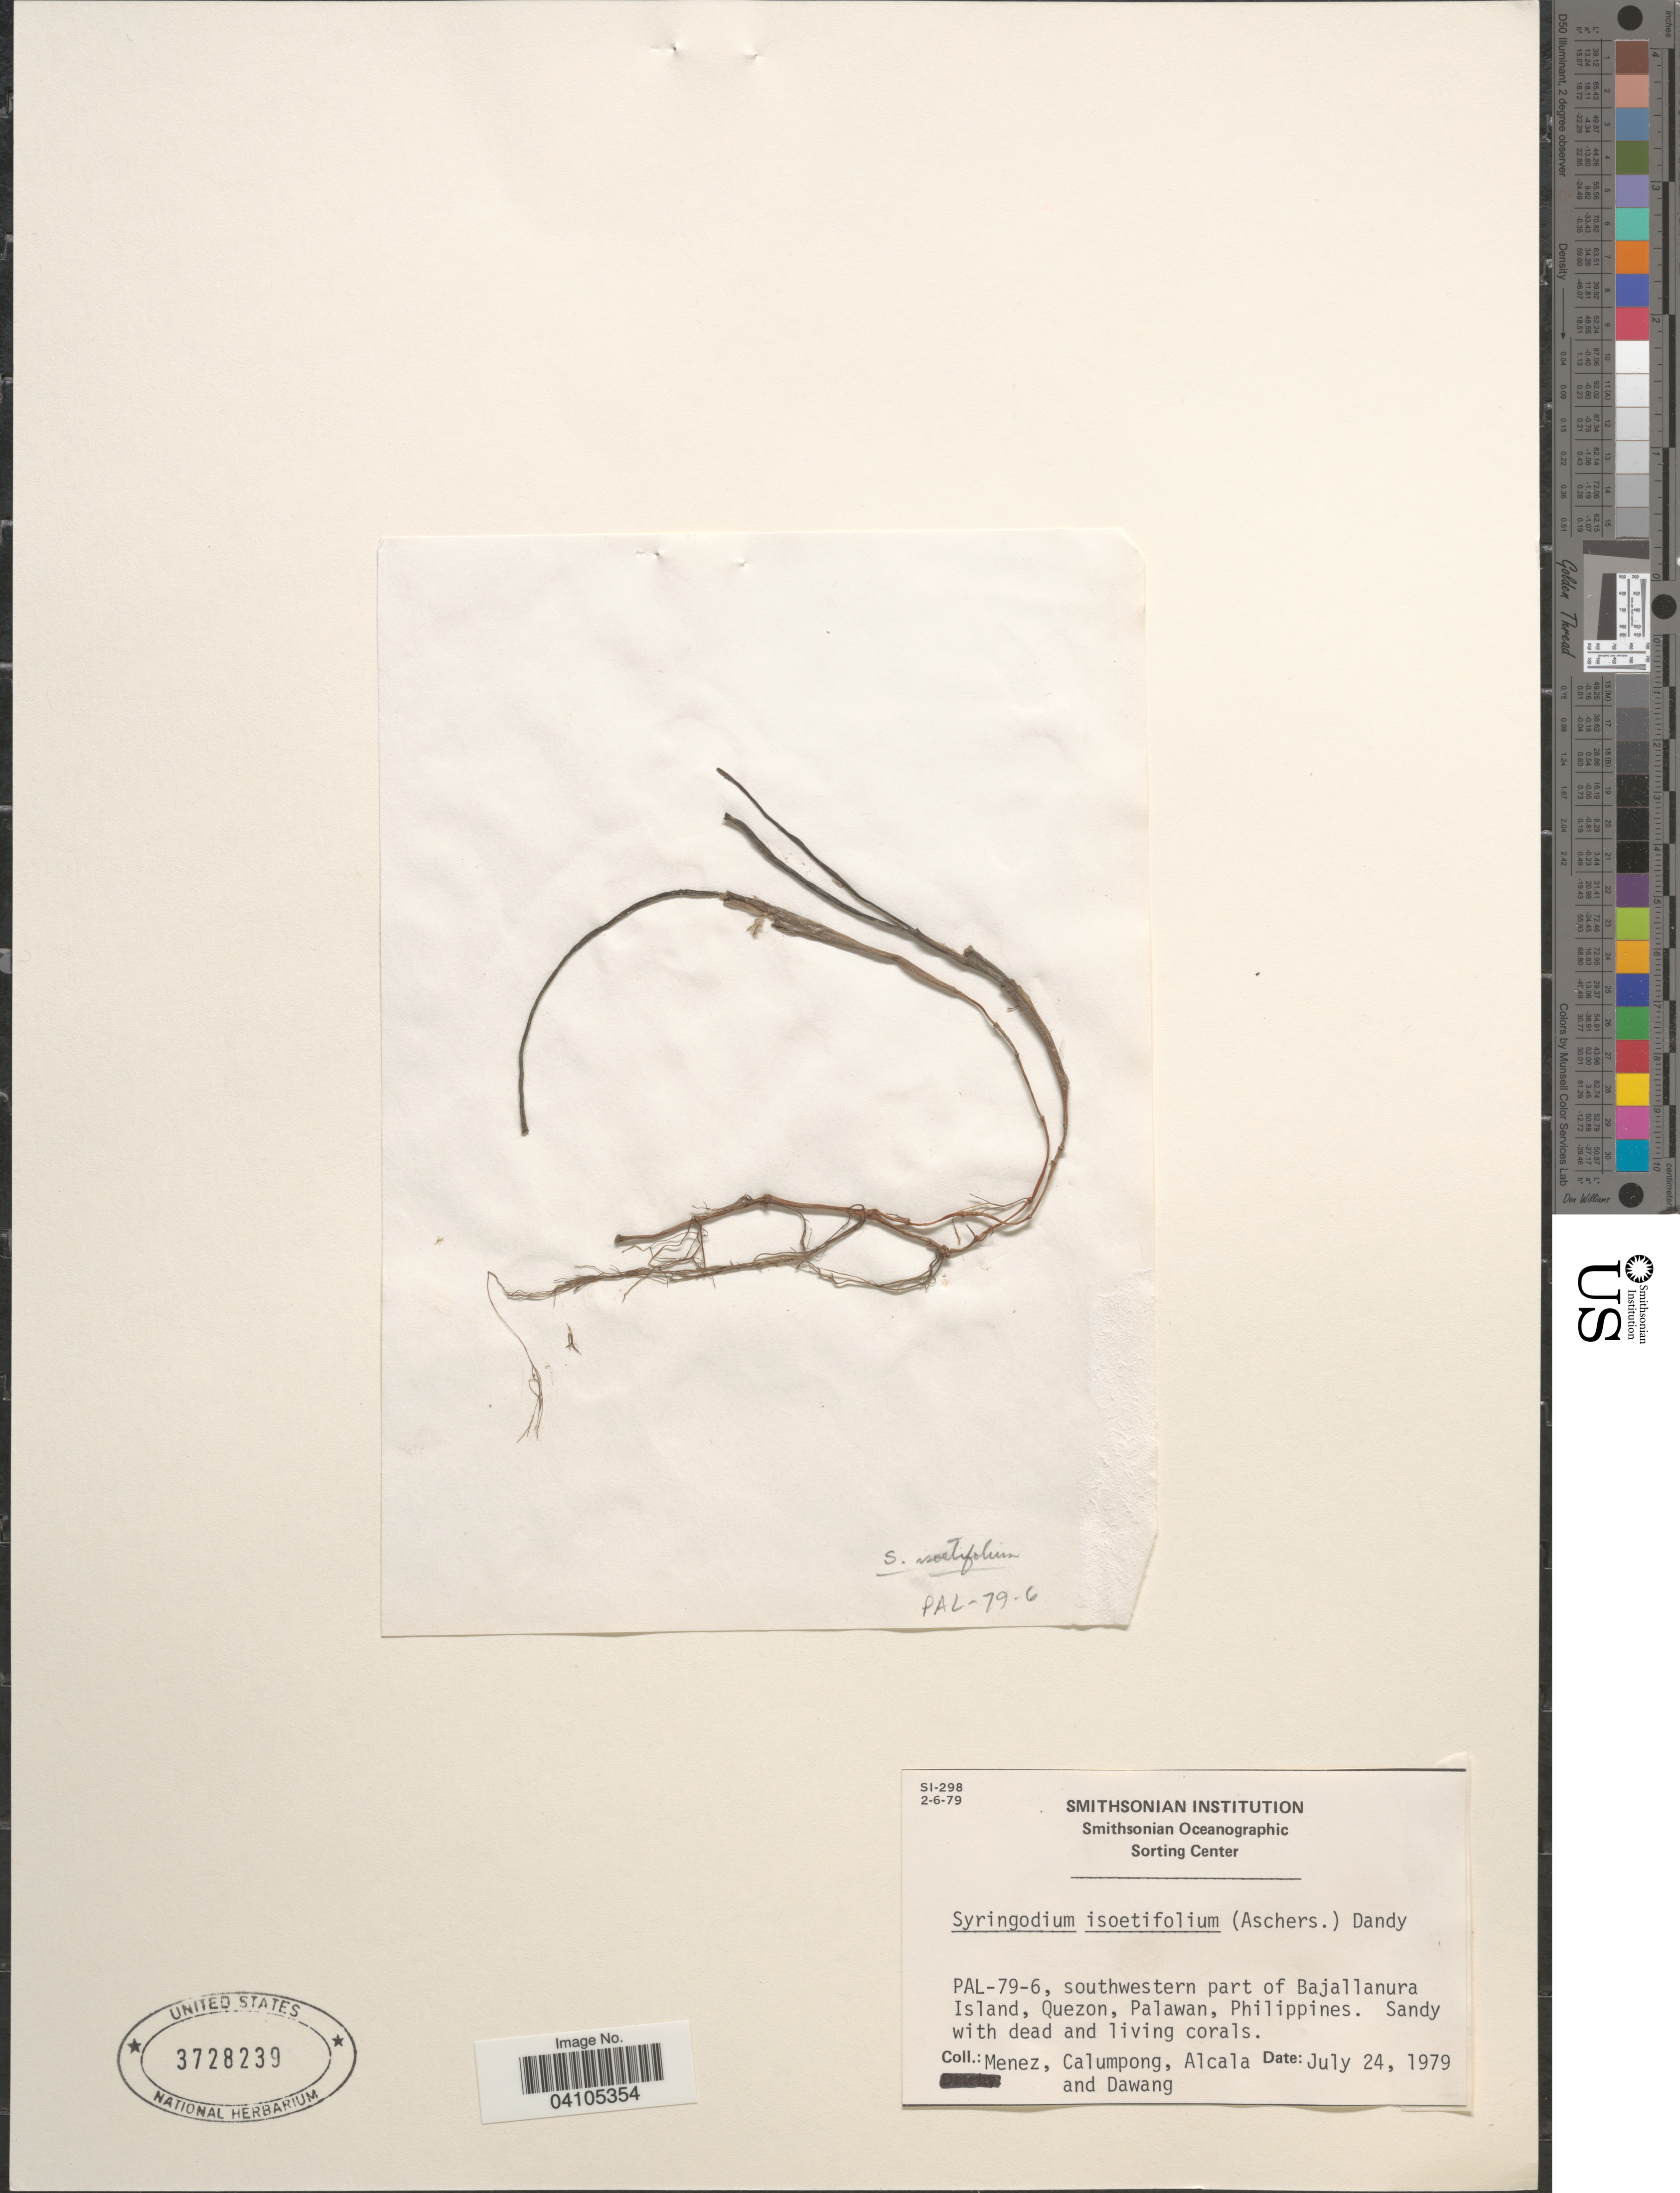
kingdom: Plantae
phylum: Tracheophyta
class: Liliopsida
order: Alismatales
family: Cymodoceaceae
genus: Syringodium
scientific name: Syringodium isoetifolium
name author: (Asch.) Dandy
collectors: Menez, Calumpong, Alcala & Dawang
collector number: PAL-79-6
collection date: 1979-07-24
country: Philippines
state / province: Mimaropa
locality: Southwestern part of Bajallanura Island, Quezon, Palawan.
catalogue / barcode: US 3728239